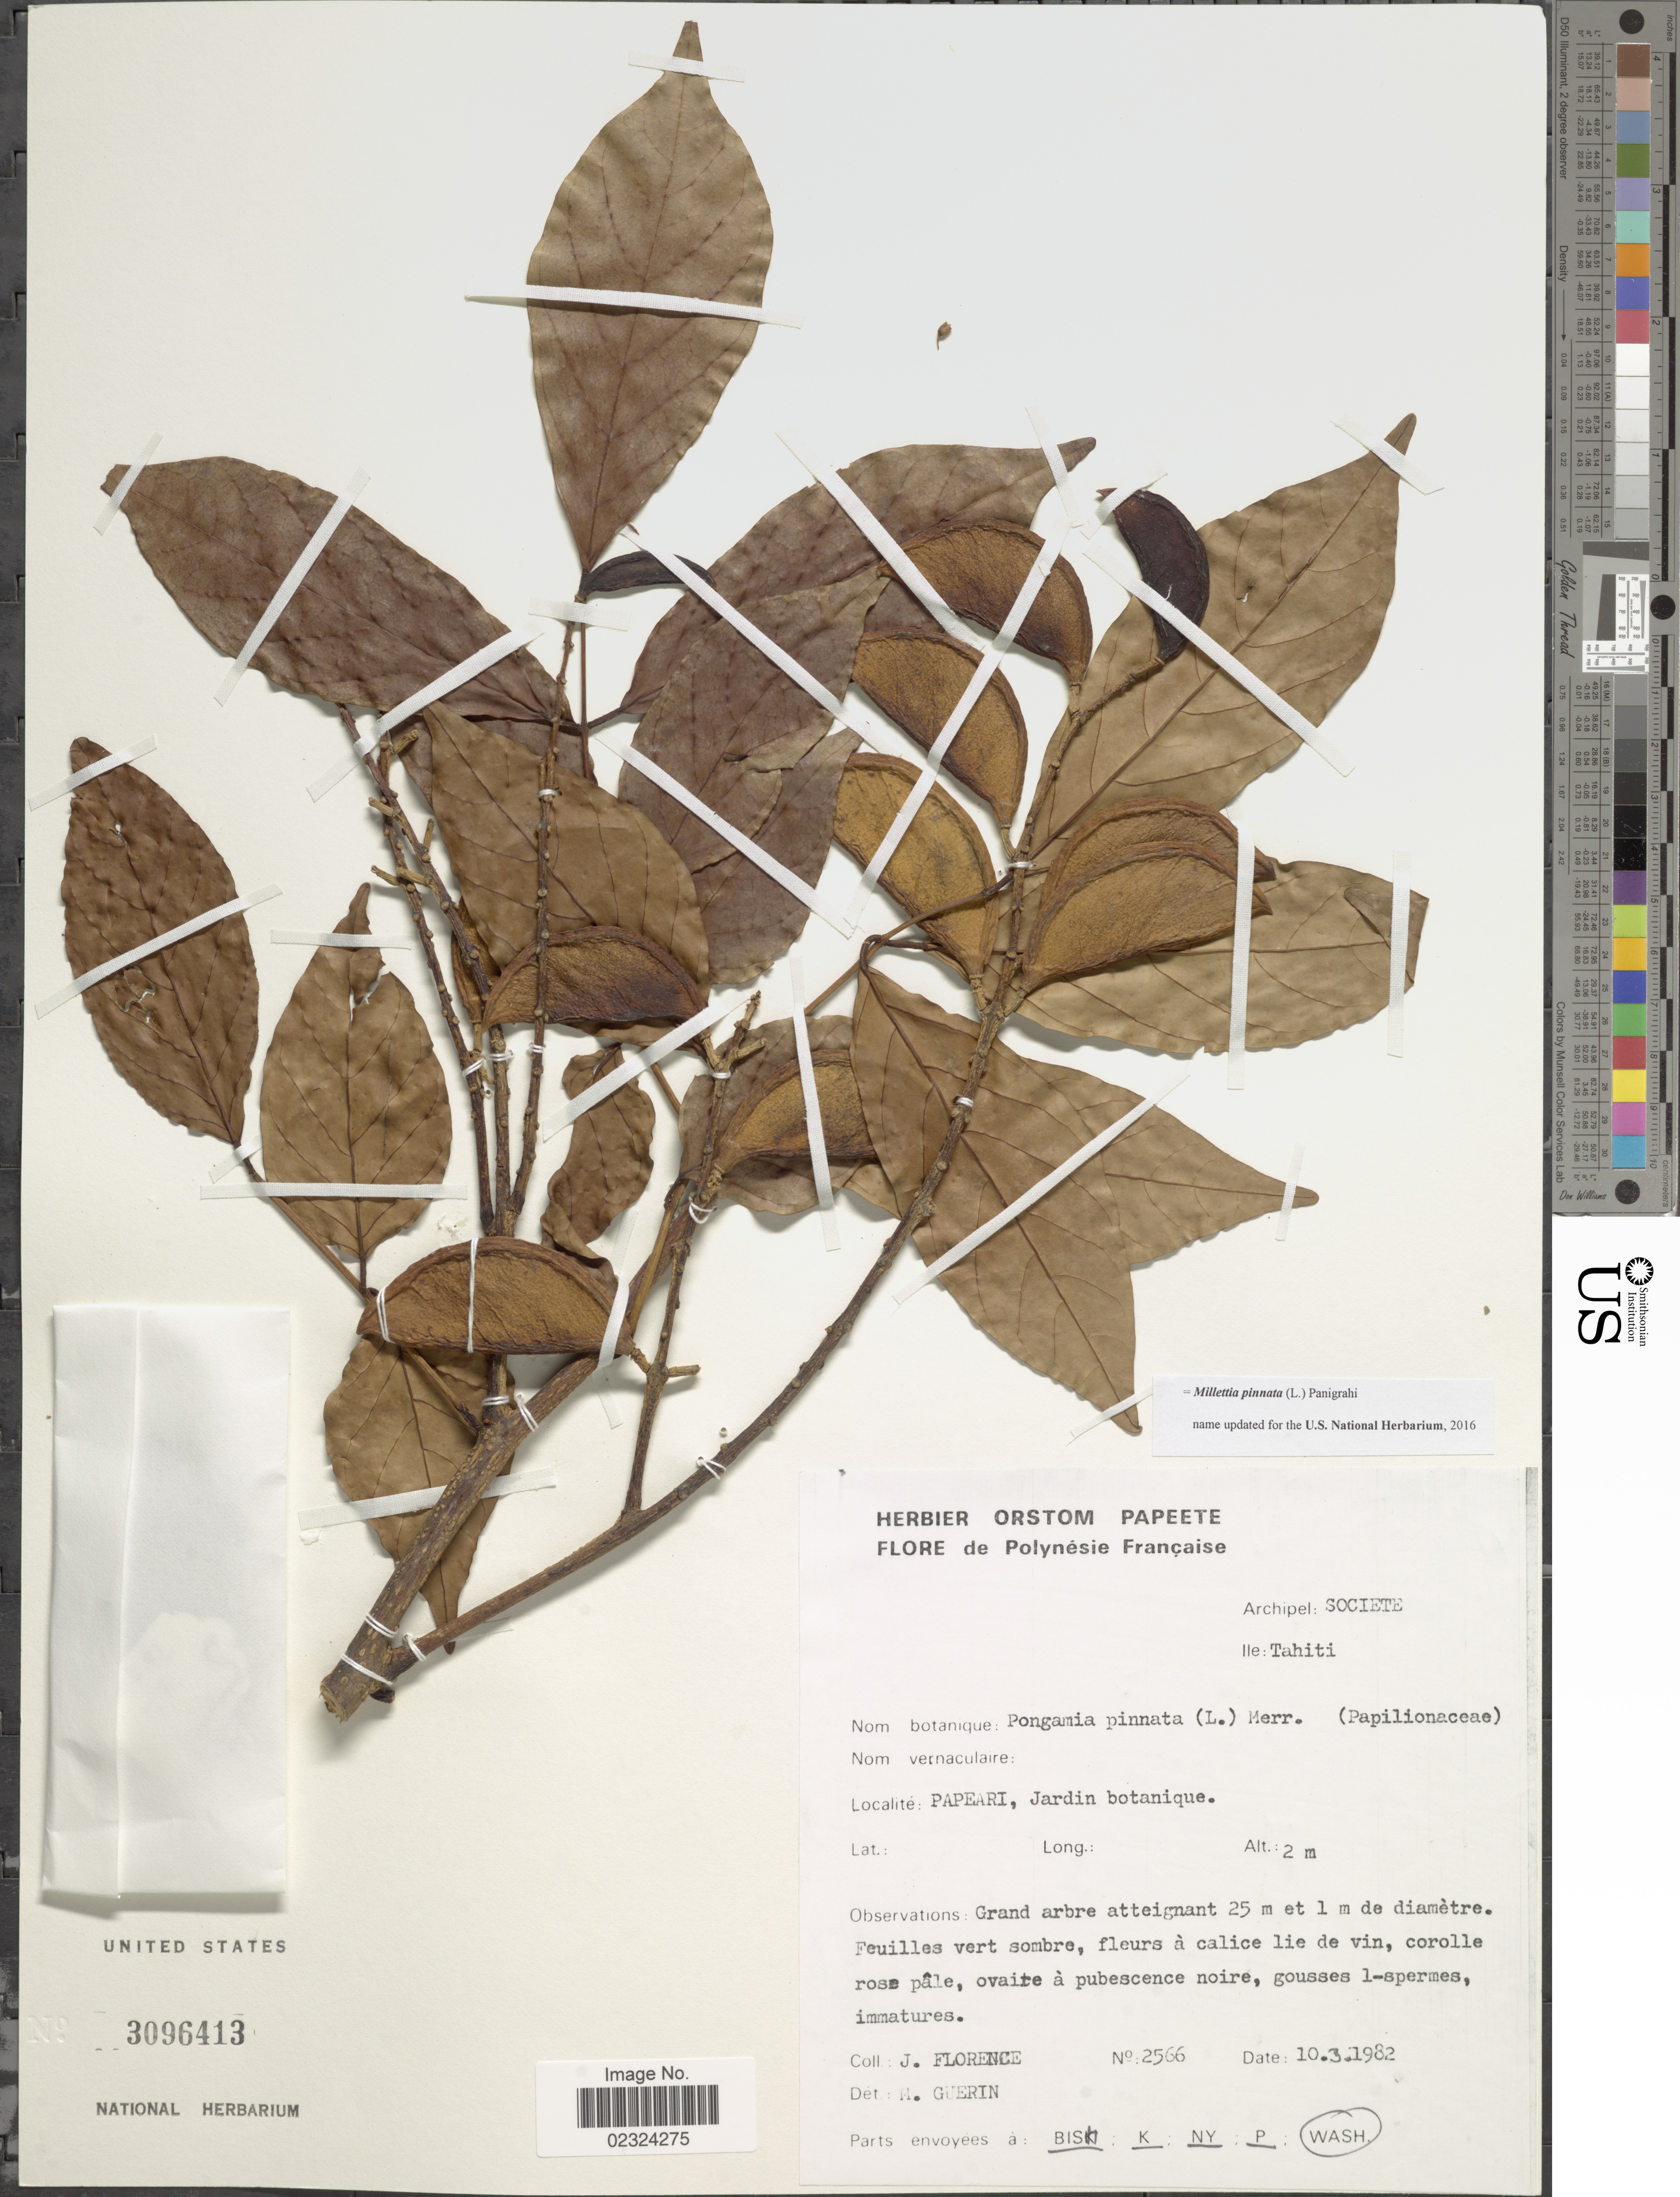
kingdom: Plantae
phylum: Tracheophyta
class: Magnoliopsida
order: Fabales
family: Fabaceae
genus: Millettia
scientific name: Millettia pinnata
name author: (L.) Panigrahi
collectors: J. Florence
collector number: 2566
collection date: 1982-03-10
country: French Polynesia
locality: Polynesie Francaise. Archipel: Societe. Ile: Tahiti. Papeari, Jardin botanique.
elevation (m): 2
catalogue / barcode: US 3096413